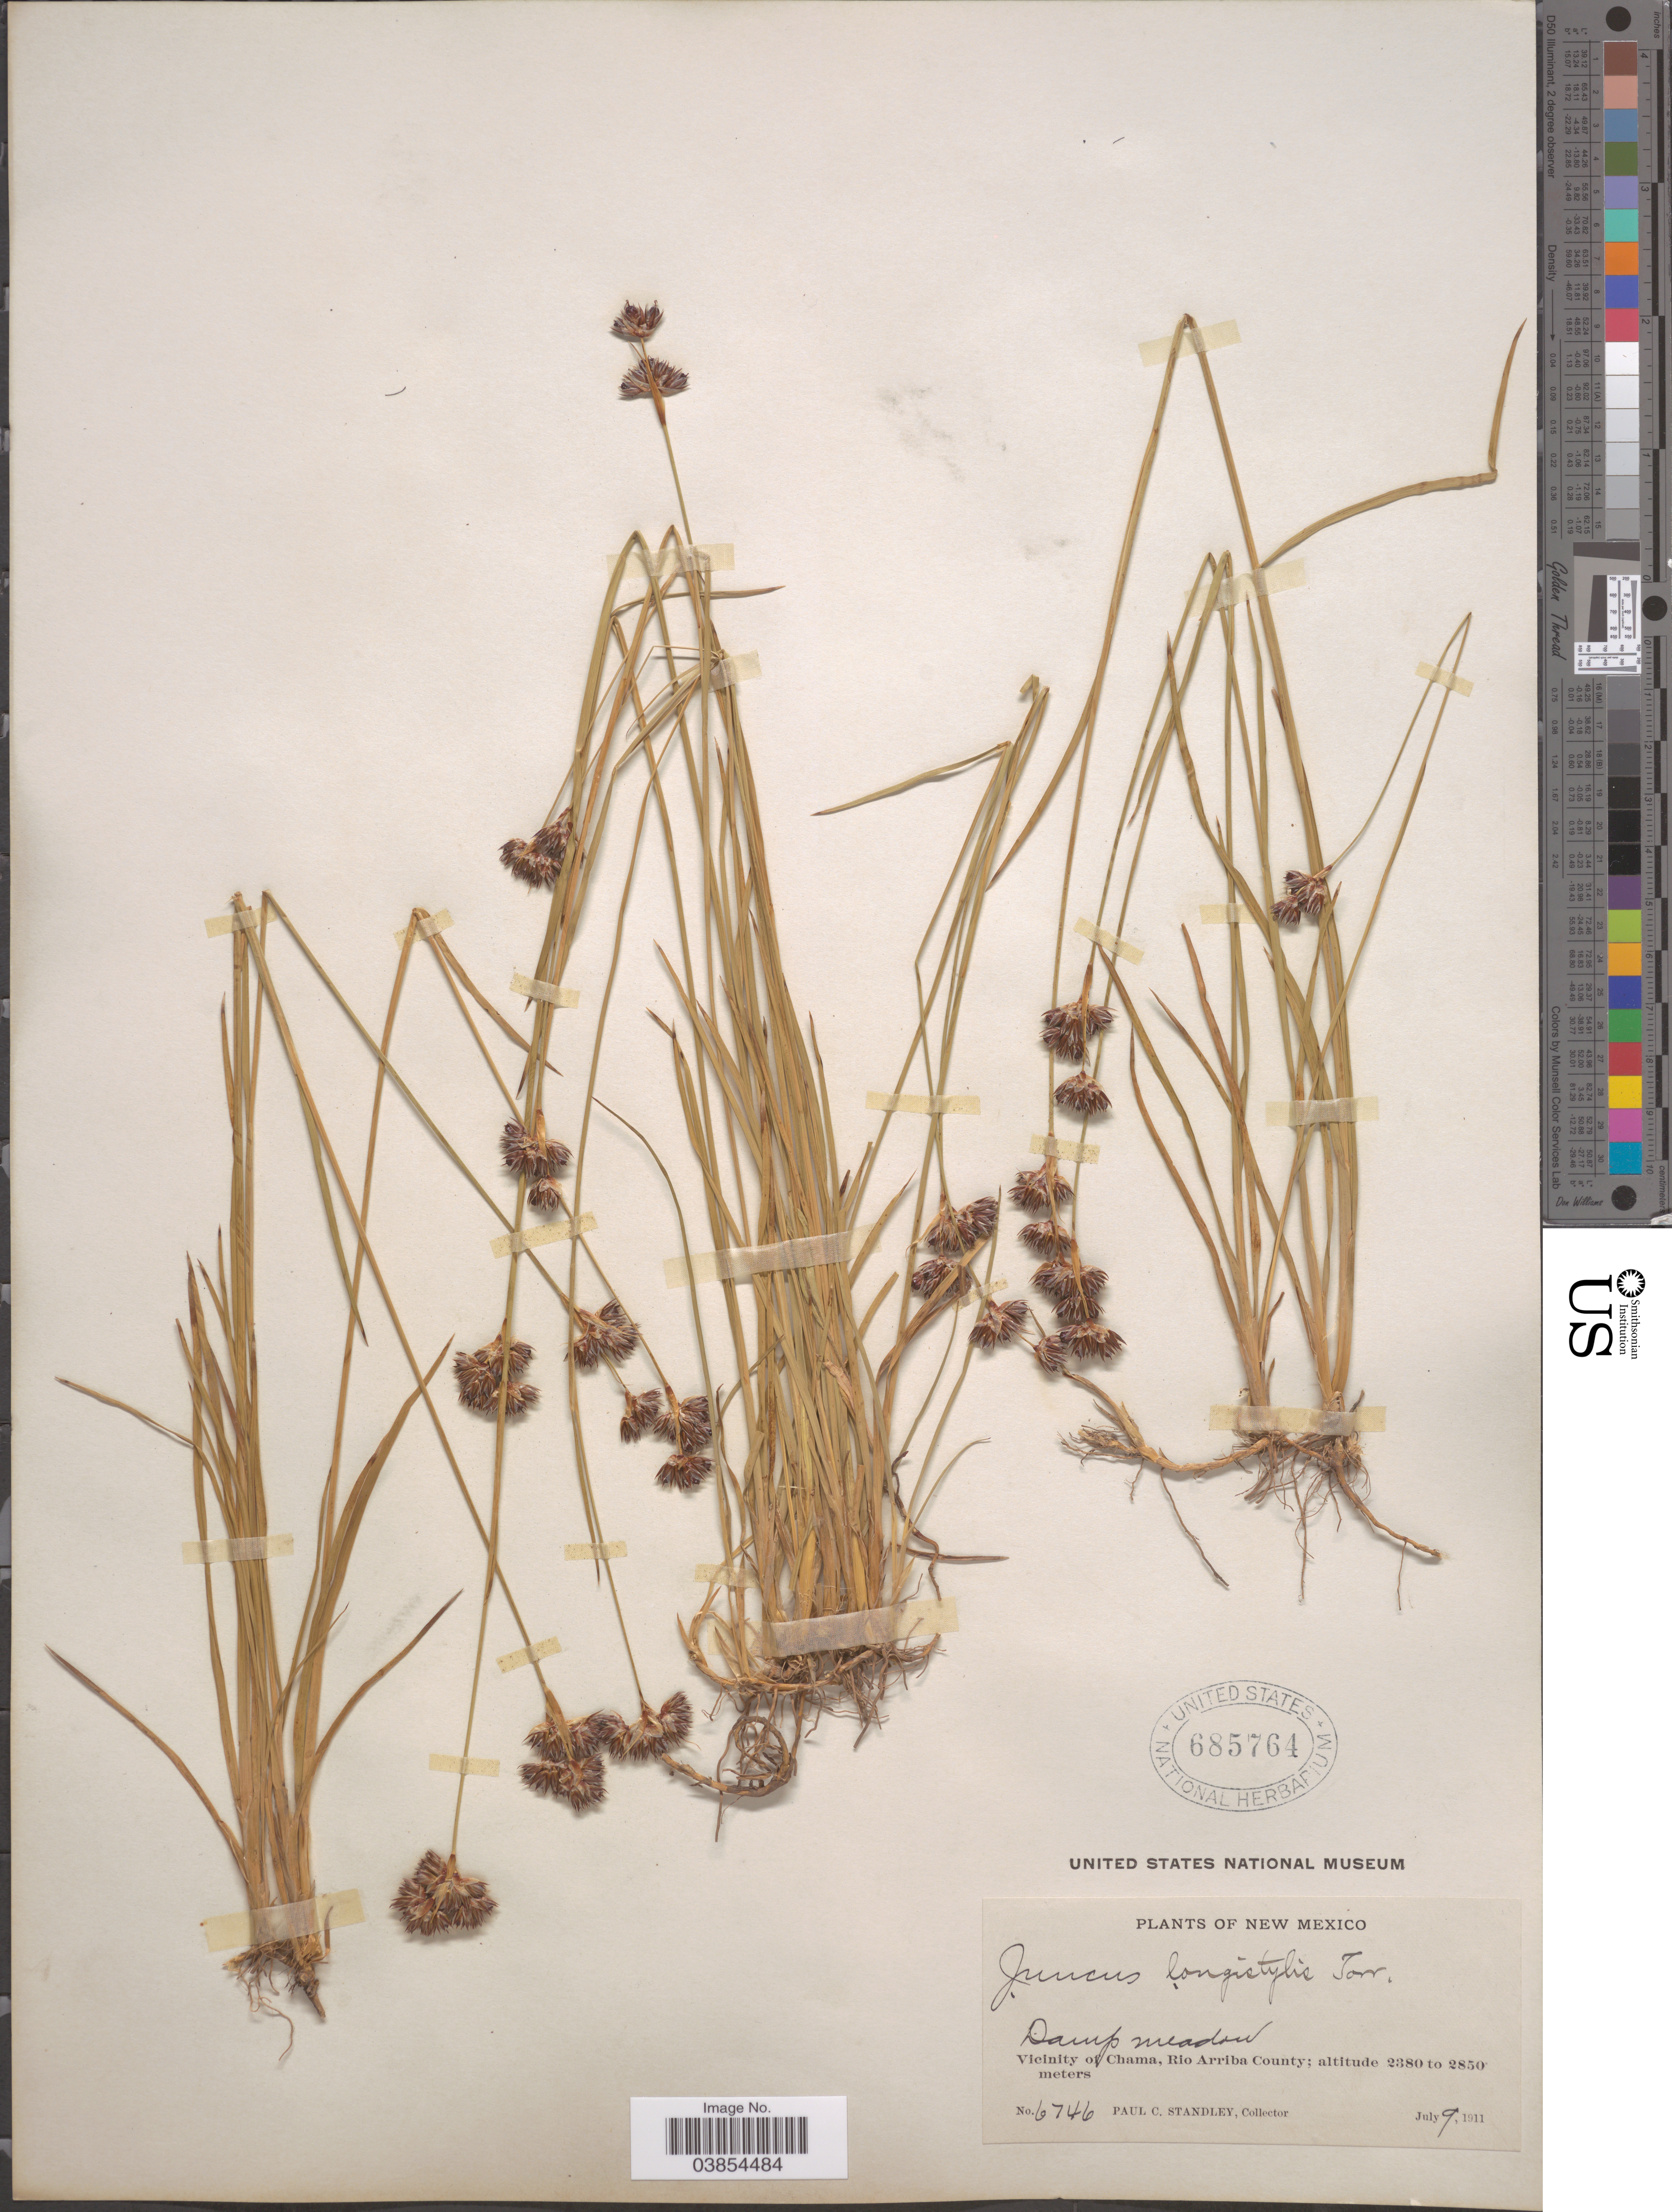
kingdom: Plantae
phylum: Tracheophyta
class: Liliopsida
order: Poales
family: Juncaceae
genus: Juncus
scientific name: Juncus longistylis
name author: Torr.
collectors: P. C. Standley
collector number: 6746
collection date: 1911-07-09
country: United States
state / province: New Mexico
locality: Vicinity of Chama, Rio Arriba County.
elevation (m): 2380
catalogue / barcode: US 685764